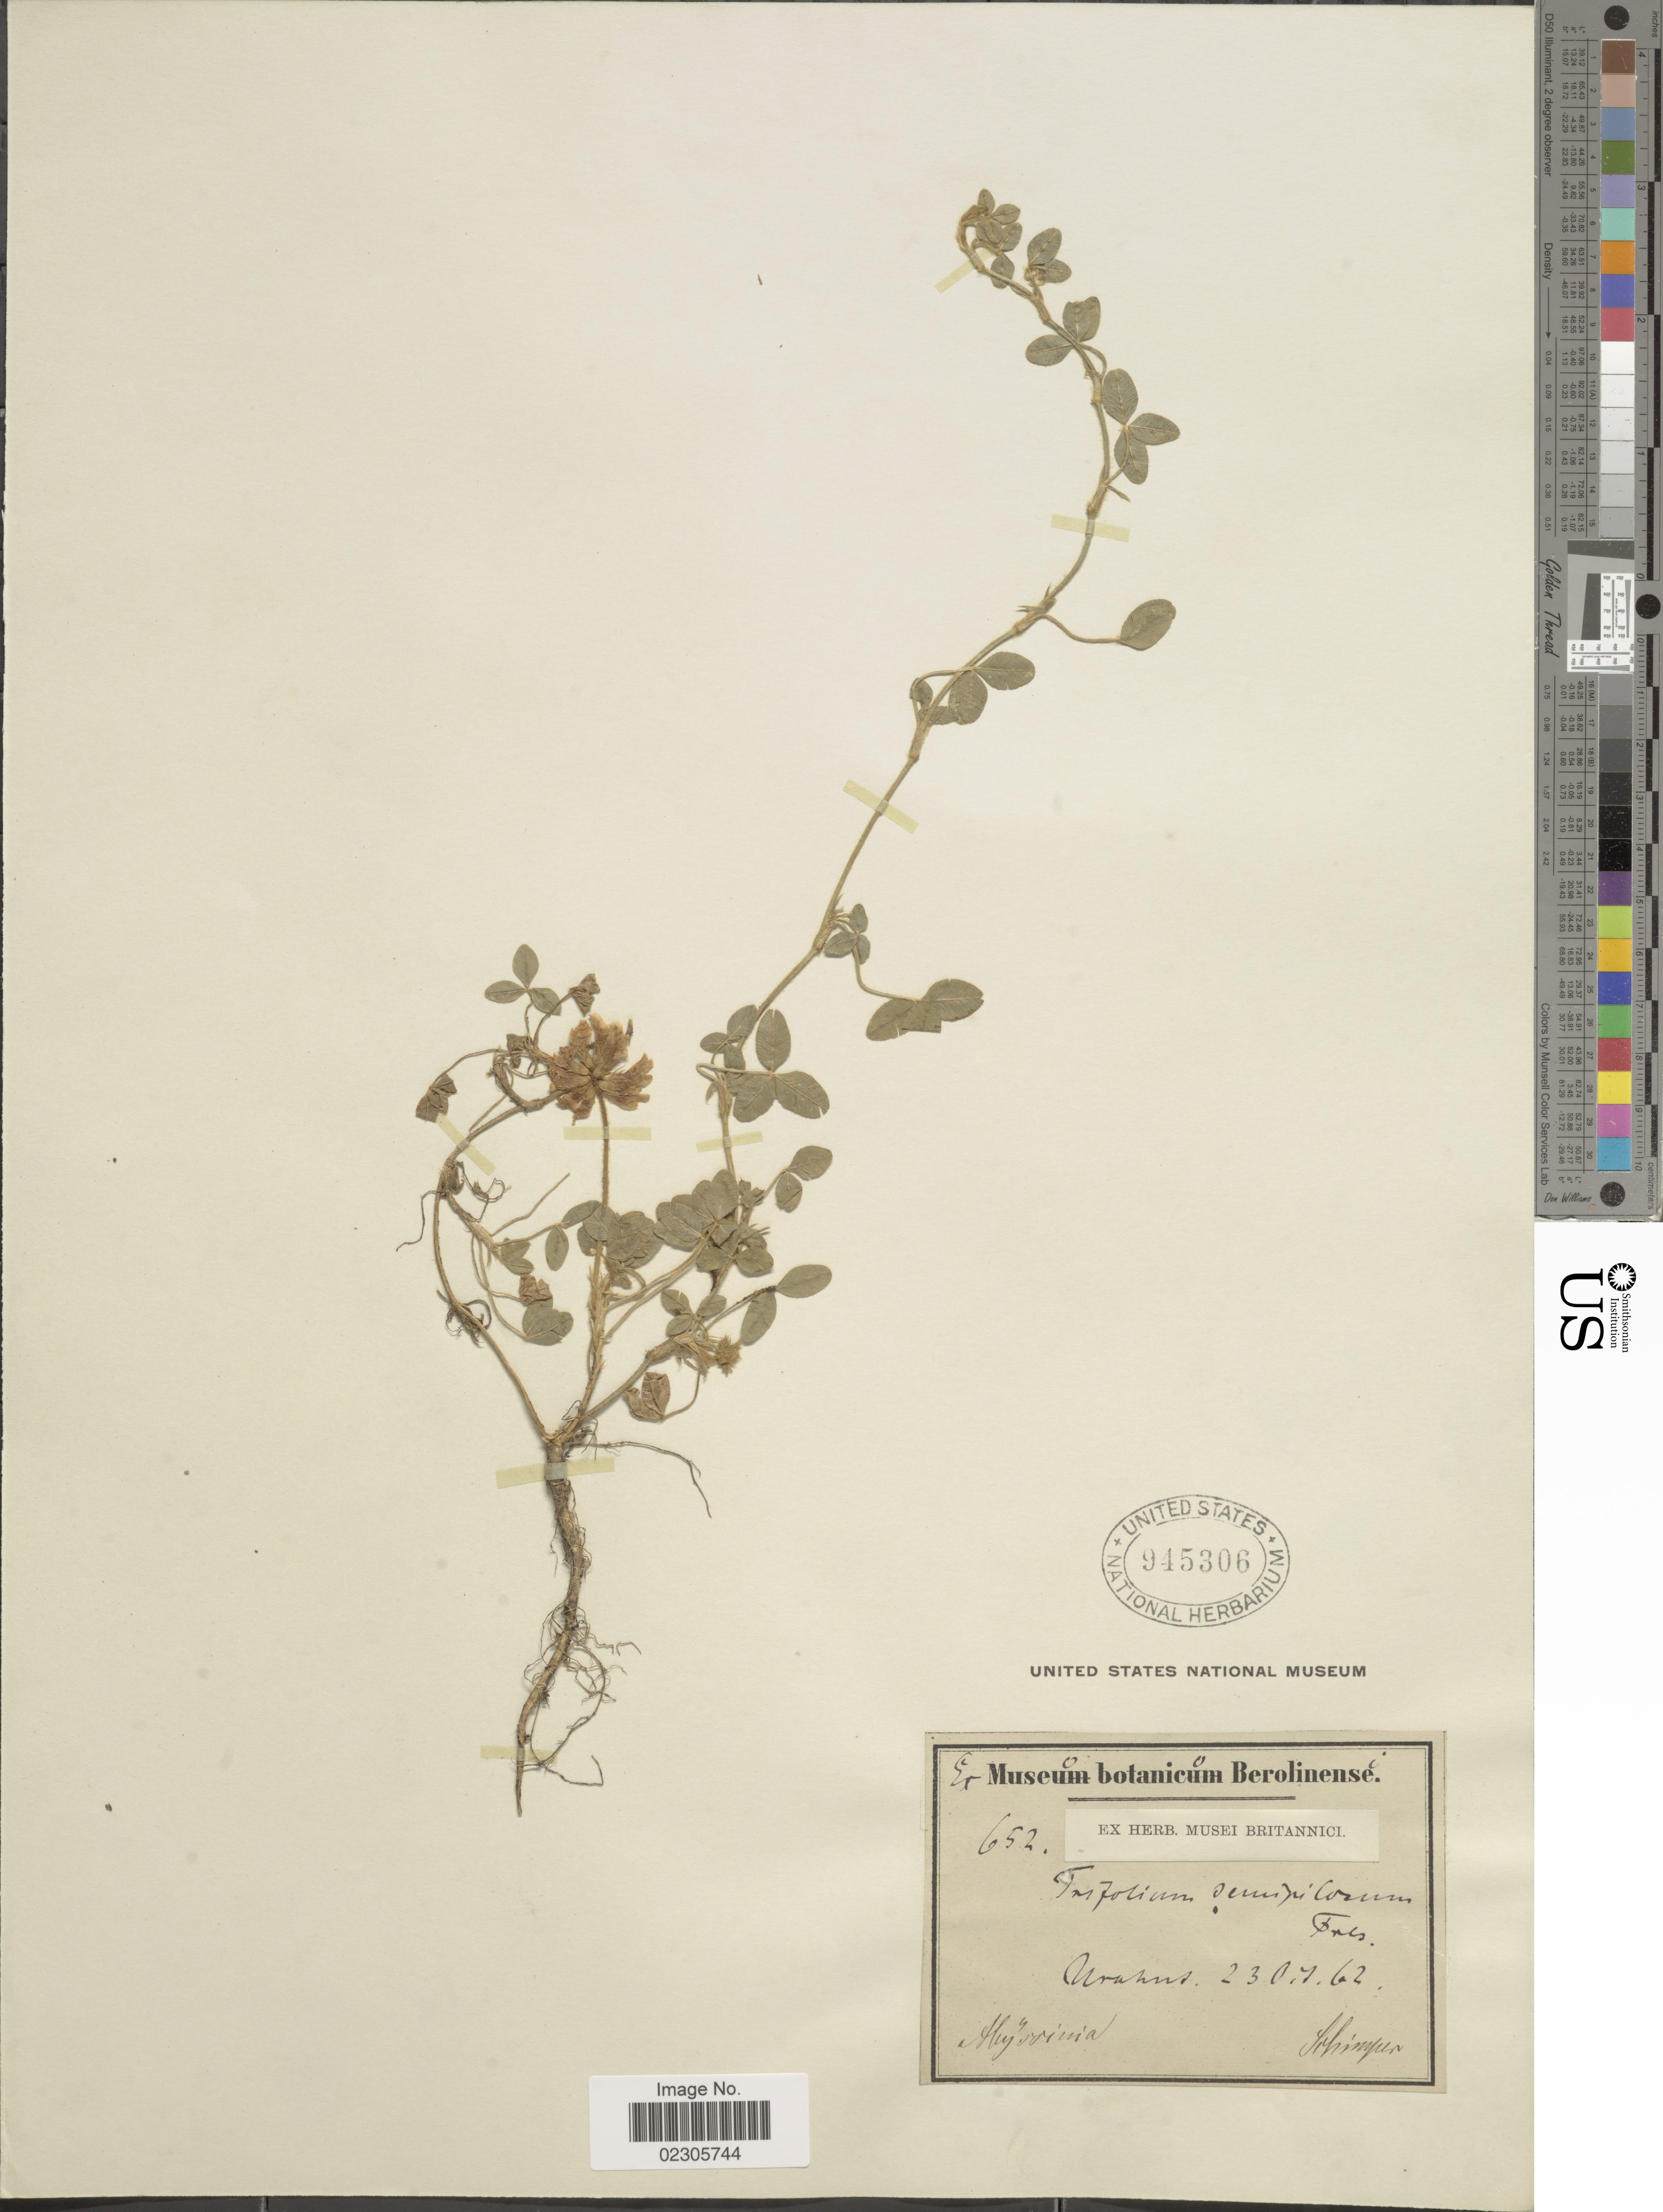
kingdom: Plantae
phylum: Tracheophyta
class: Magnoliopsida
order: Fabales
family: Fabaceae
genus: Trifolium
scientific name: Trifolium semipilosum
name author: Fresen.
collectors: -. Schimper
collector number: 652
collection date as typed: Transcribed d/m/y: 23/1/62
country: Eritrea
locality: Uranus [interpreted], Abyssinia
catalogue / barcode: US 945306